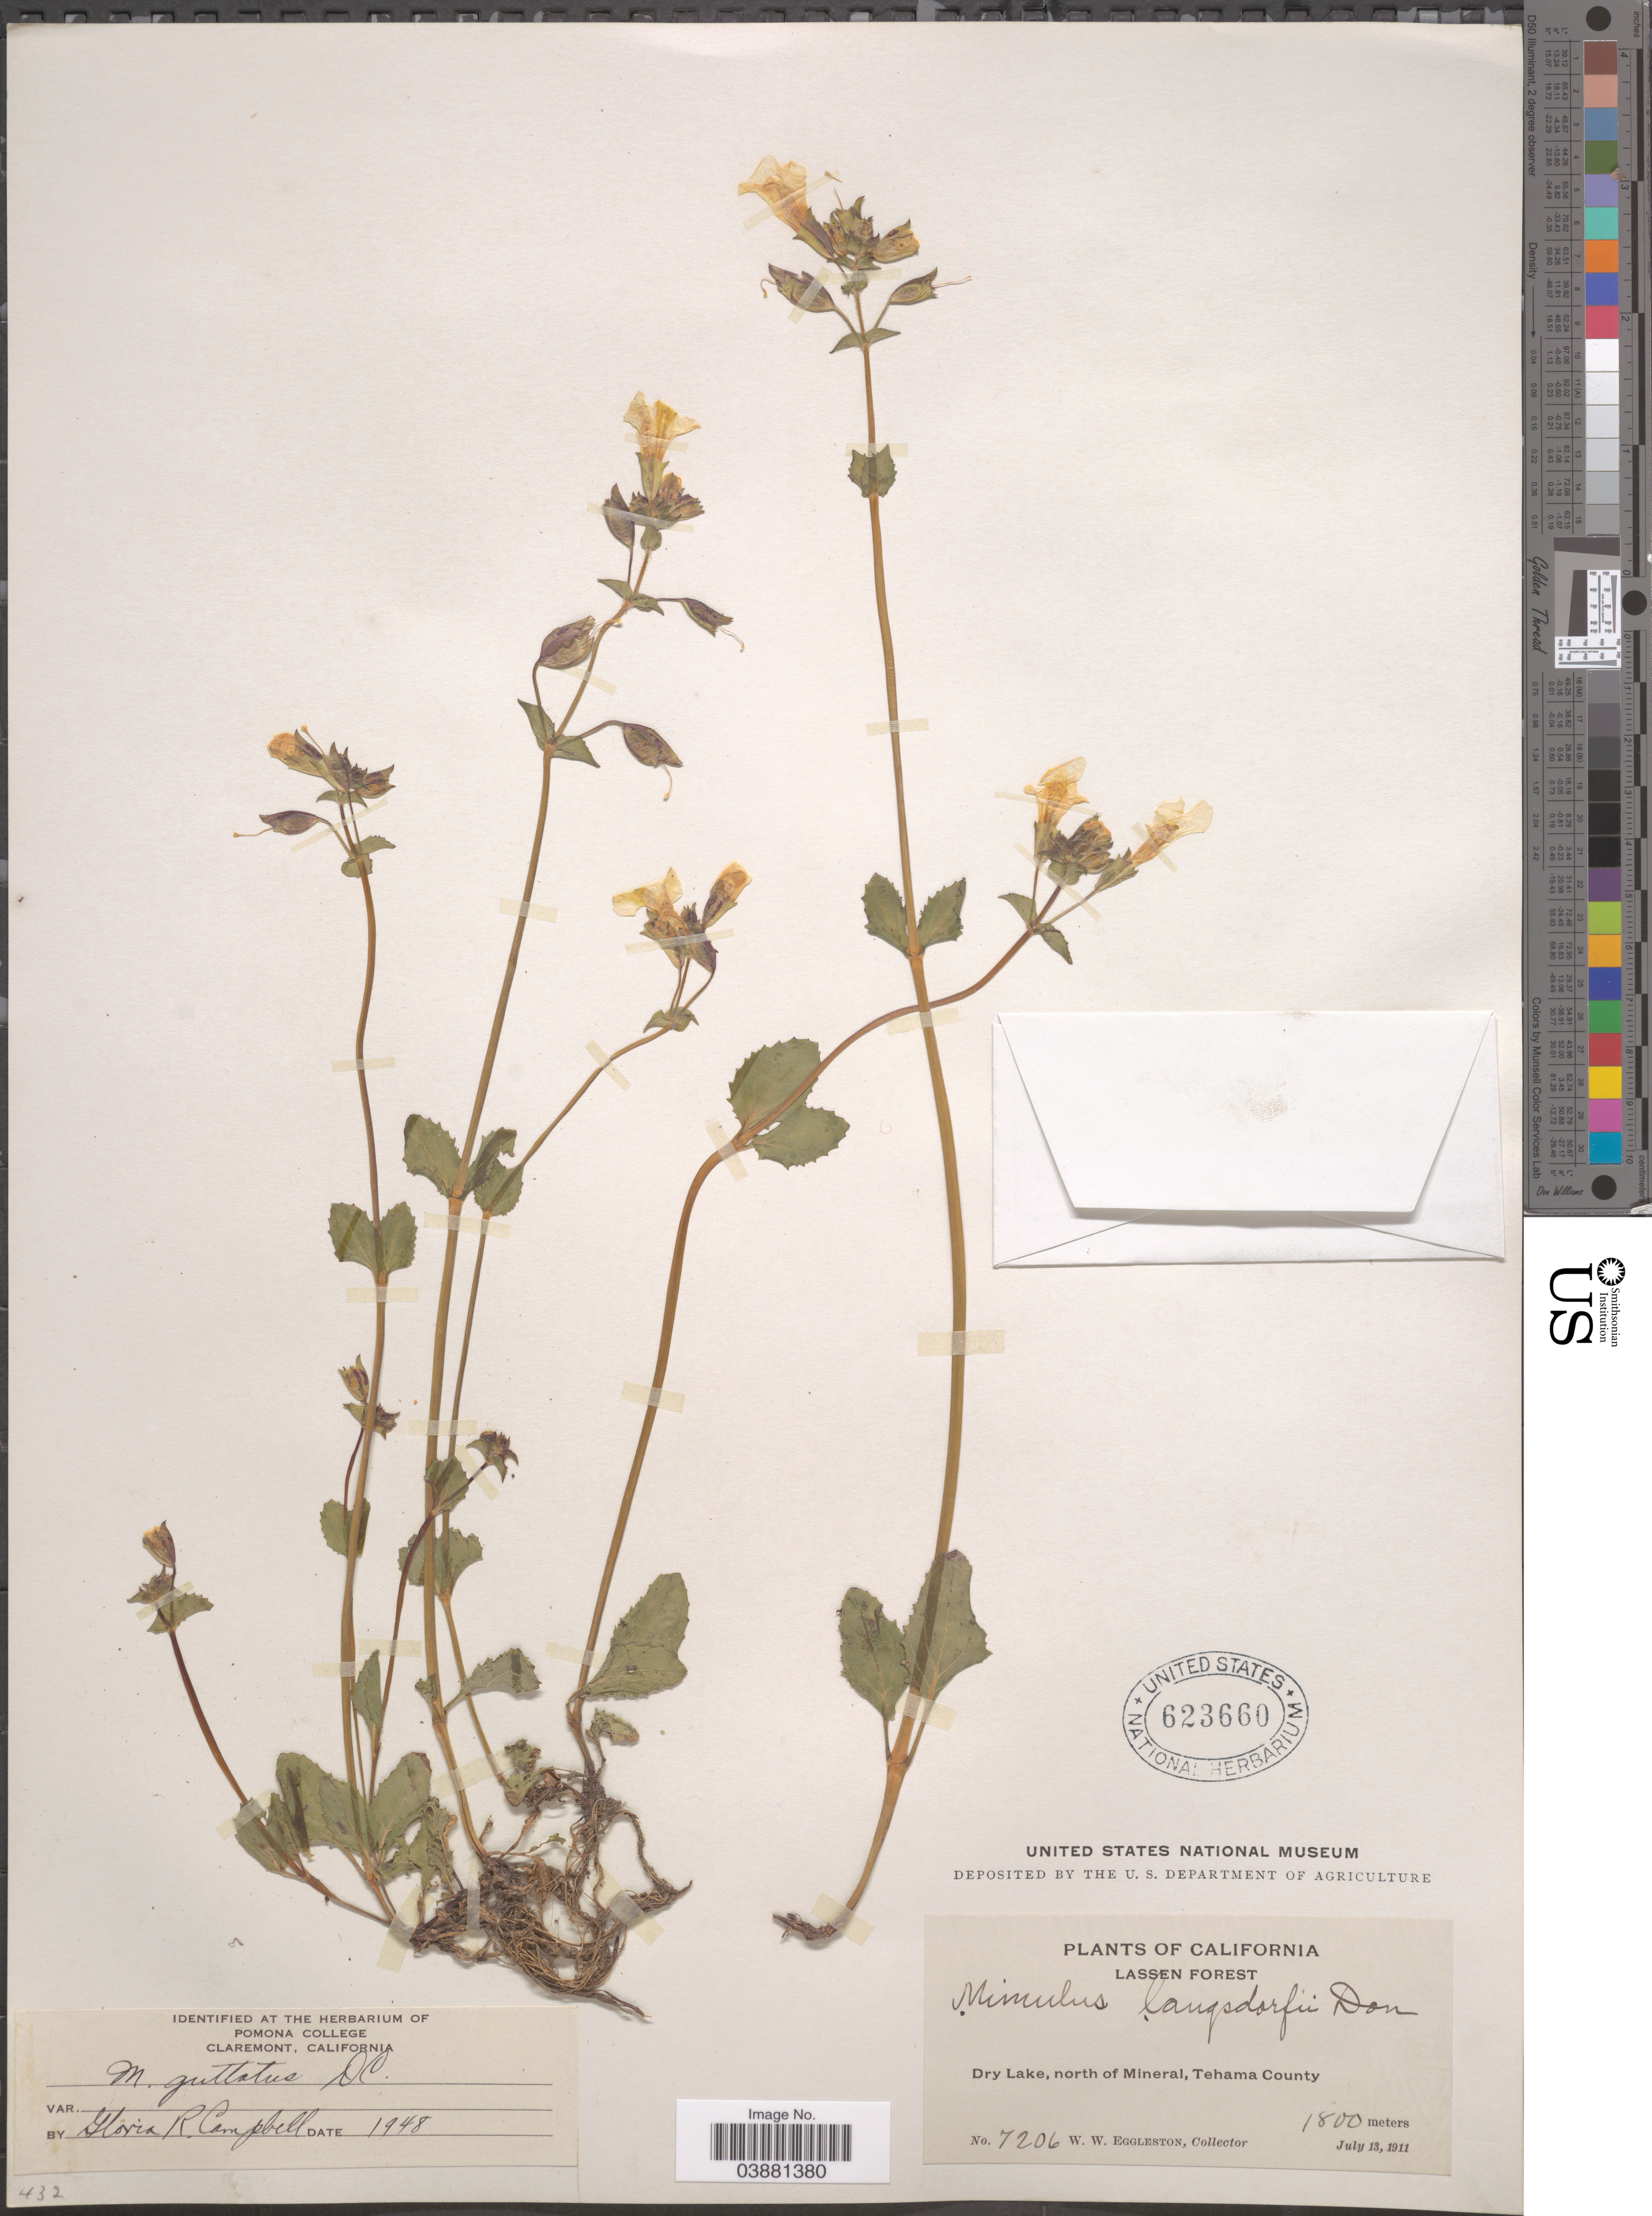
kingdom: Plantae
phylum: Tracheophyta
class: Magnoliopsida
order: Lamiales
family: Phrymaceae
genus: Mimulus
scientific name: Mimulus guttatus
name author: DC.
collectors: W. W. Eggleston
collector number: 7206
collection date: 1911-07-13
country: United States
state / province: California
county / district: Tehama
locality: Lassen Forest. Dry Lake, north of Mineral, Tehama County.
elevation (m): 1800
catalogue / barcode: US 623660